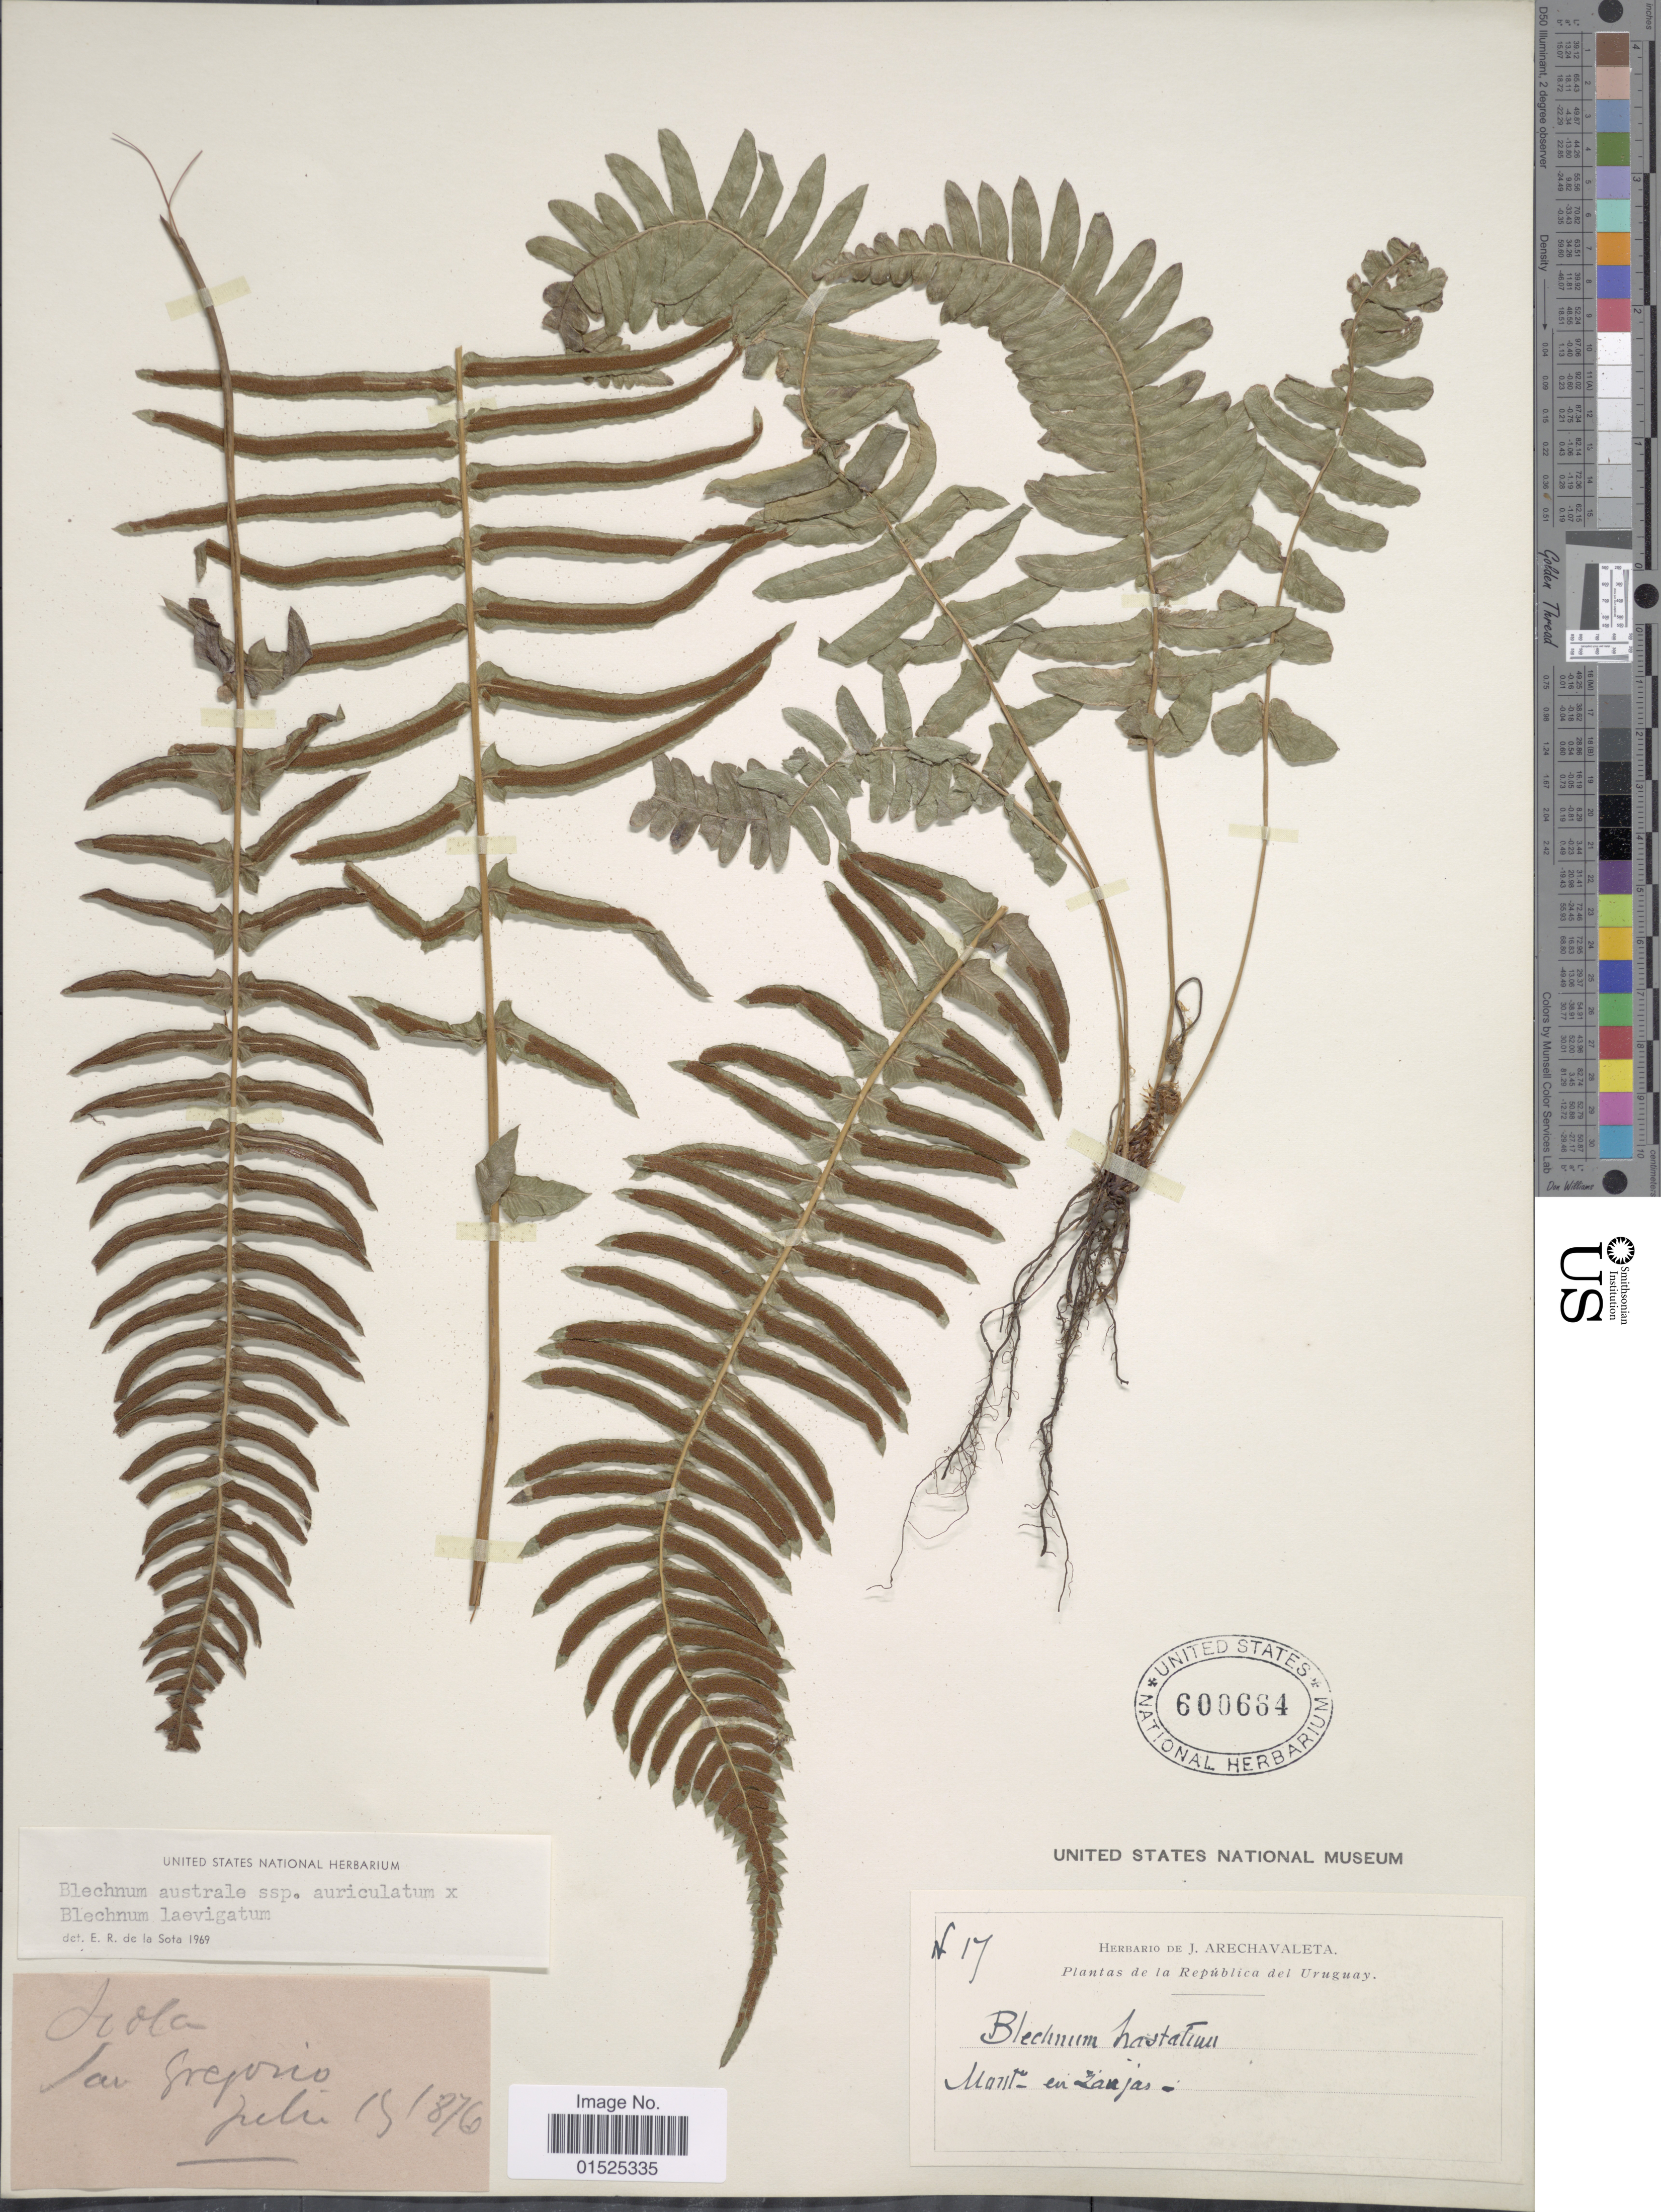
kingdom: Plantae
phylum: Tracheophyta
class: Polypodiopsida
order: Polypodiales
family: Blechnaceae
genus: Blechnum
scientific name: Blechnum australe subsp. auriculatum x B. laevigatum Cav.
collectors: ex herb. de J. Arechavaleta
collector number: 17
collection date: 1876-07-15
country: Uruguay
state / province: Montevideo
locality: De la Republica del Uruguay, en zanjas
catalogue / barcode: US 600664